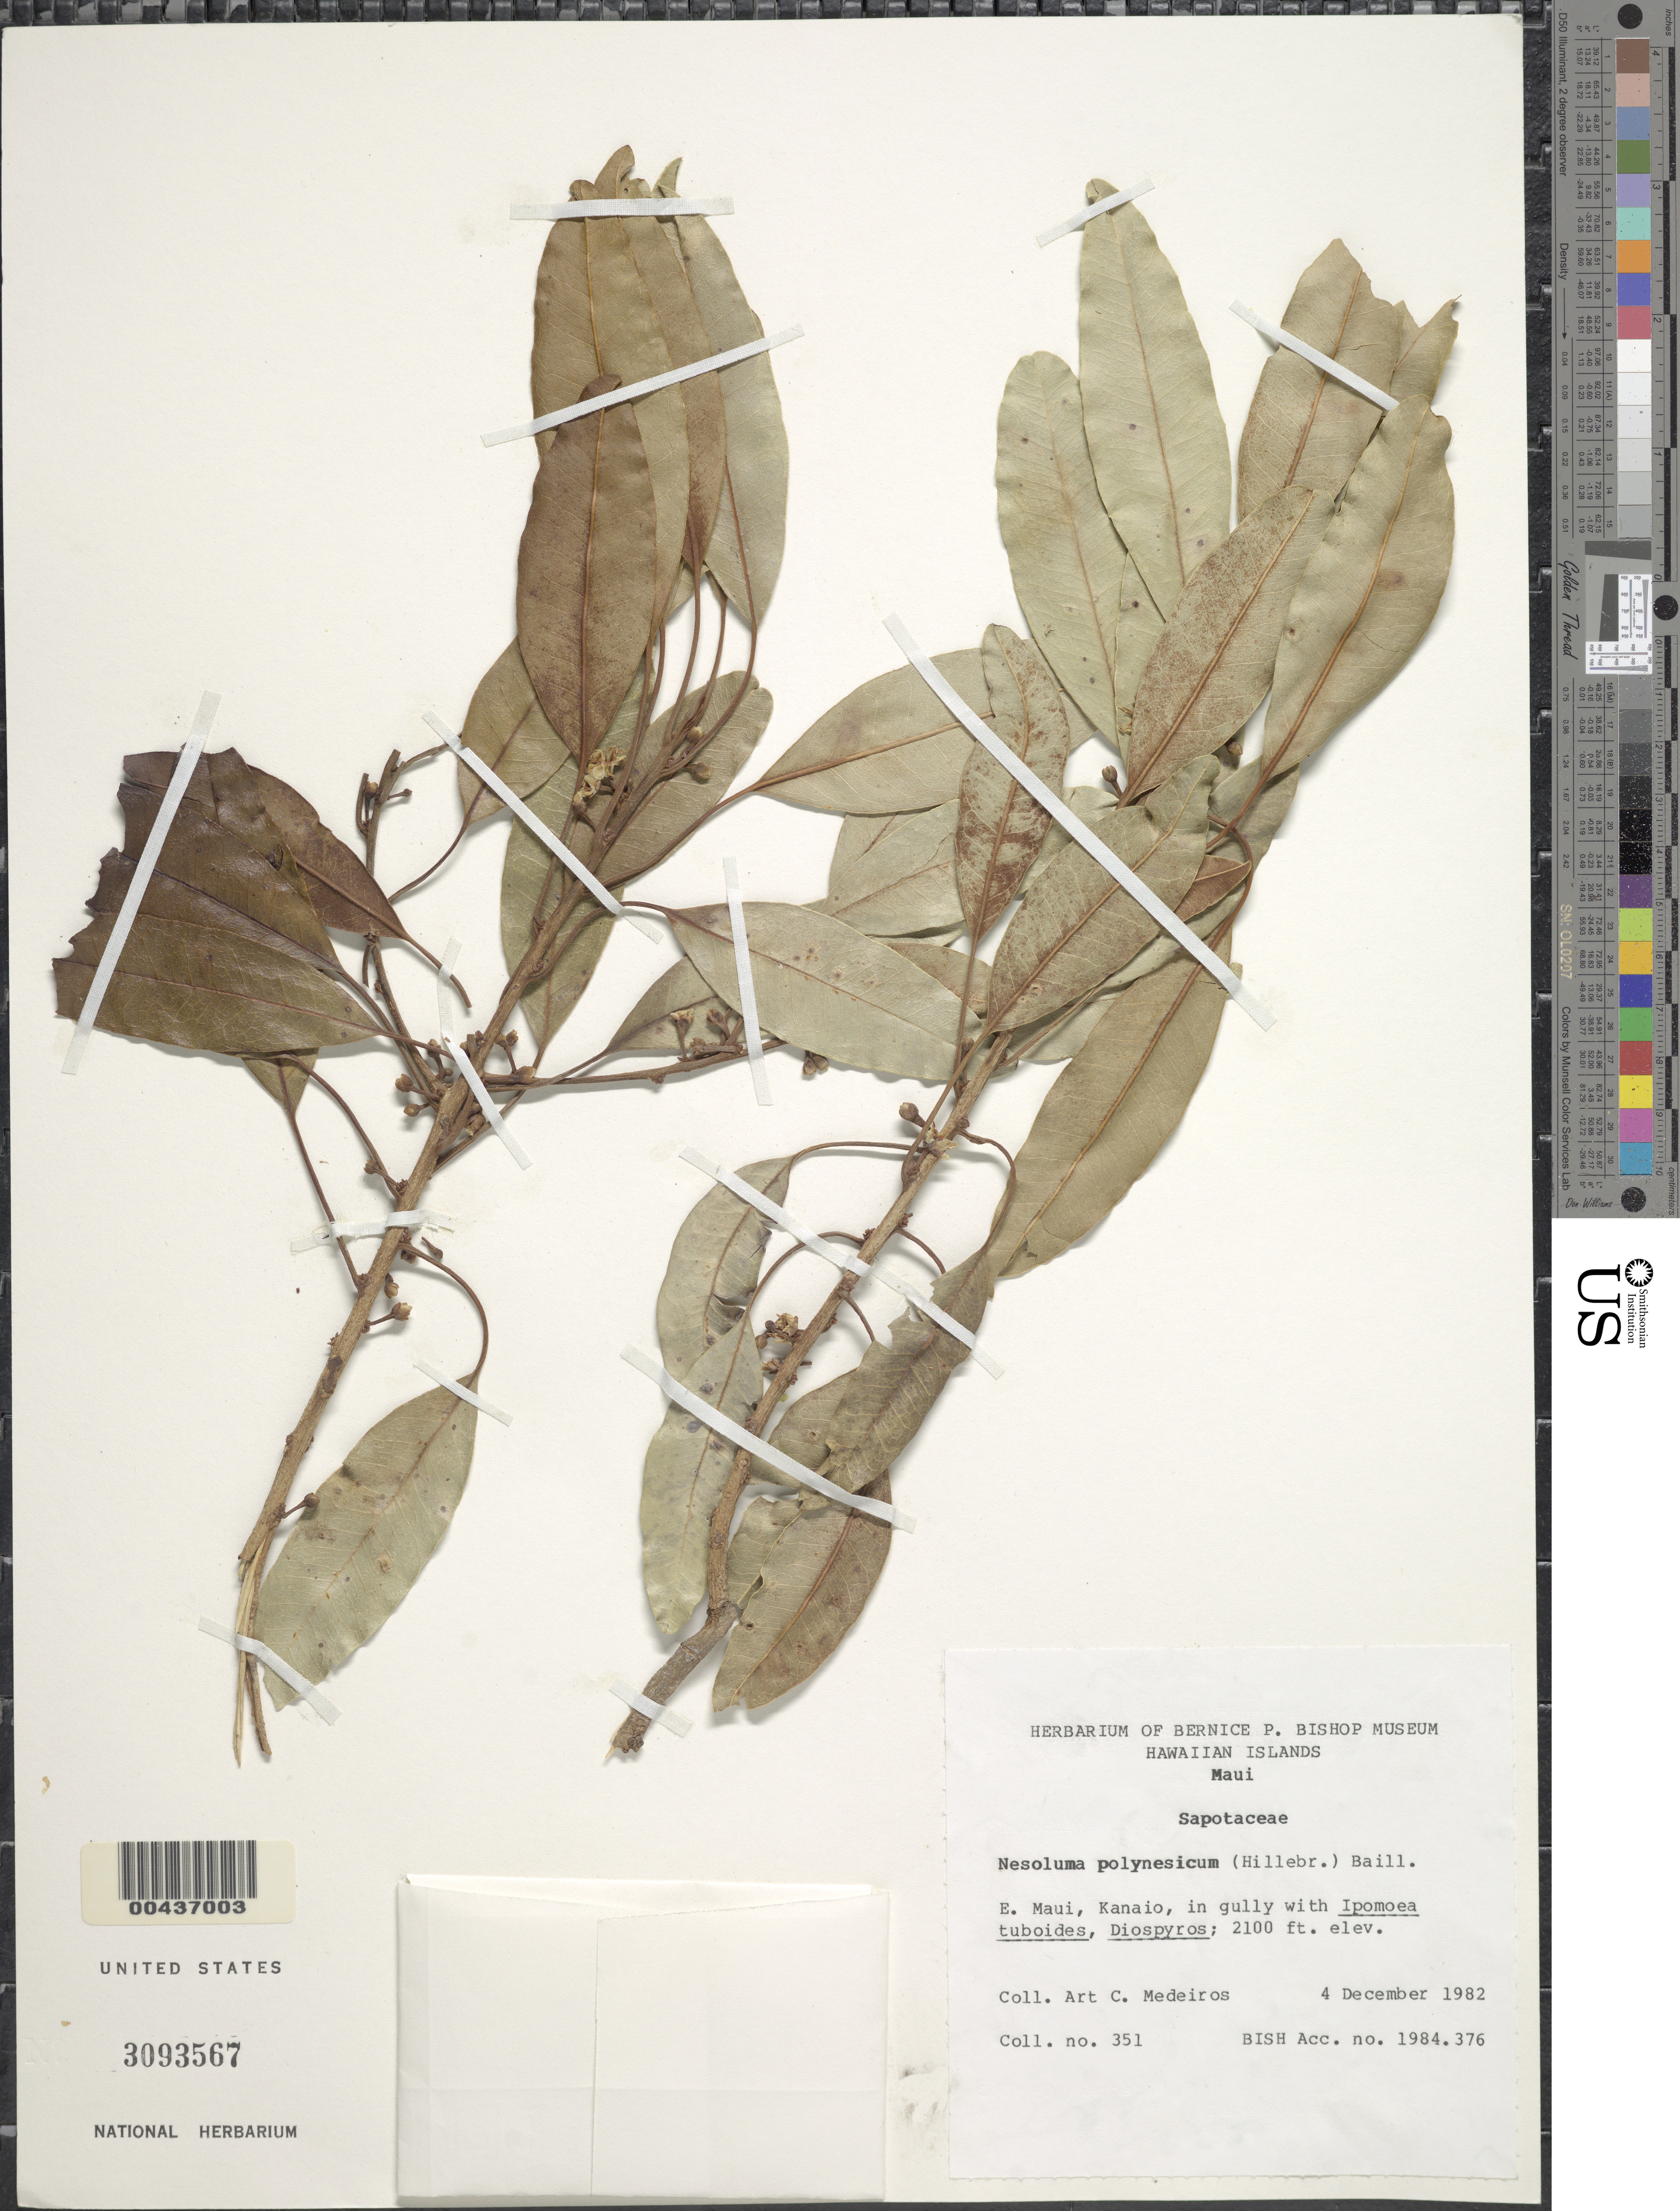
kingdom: Plantae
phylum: Tracheophyta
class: Magnoliopsida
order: Ericales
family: Sapotaceae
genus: Sideroxylon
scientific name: Sideroxylon polynesicum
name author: (Hillebr.) Smedmark & Anderb.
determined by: Wagner, W. L., (BOT), Smithsonian Institution - National Museum of Natural History (UNITED STATES)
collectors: A. Medeiros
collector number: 351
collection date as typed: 4 Dec 1982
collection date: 1982-12-04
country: United States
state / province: Hawaii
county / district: Maui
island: Maui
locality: East Maui, Kanaio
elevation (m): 640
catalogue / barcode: US 3093567